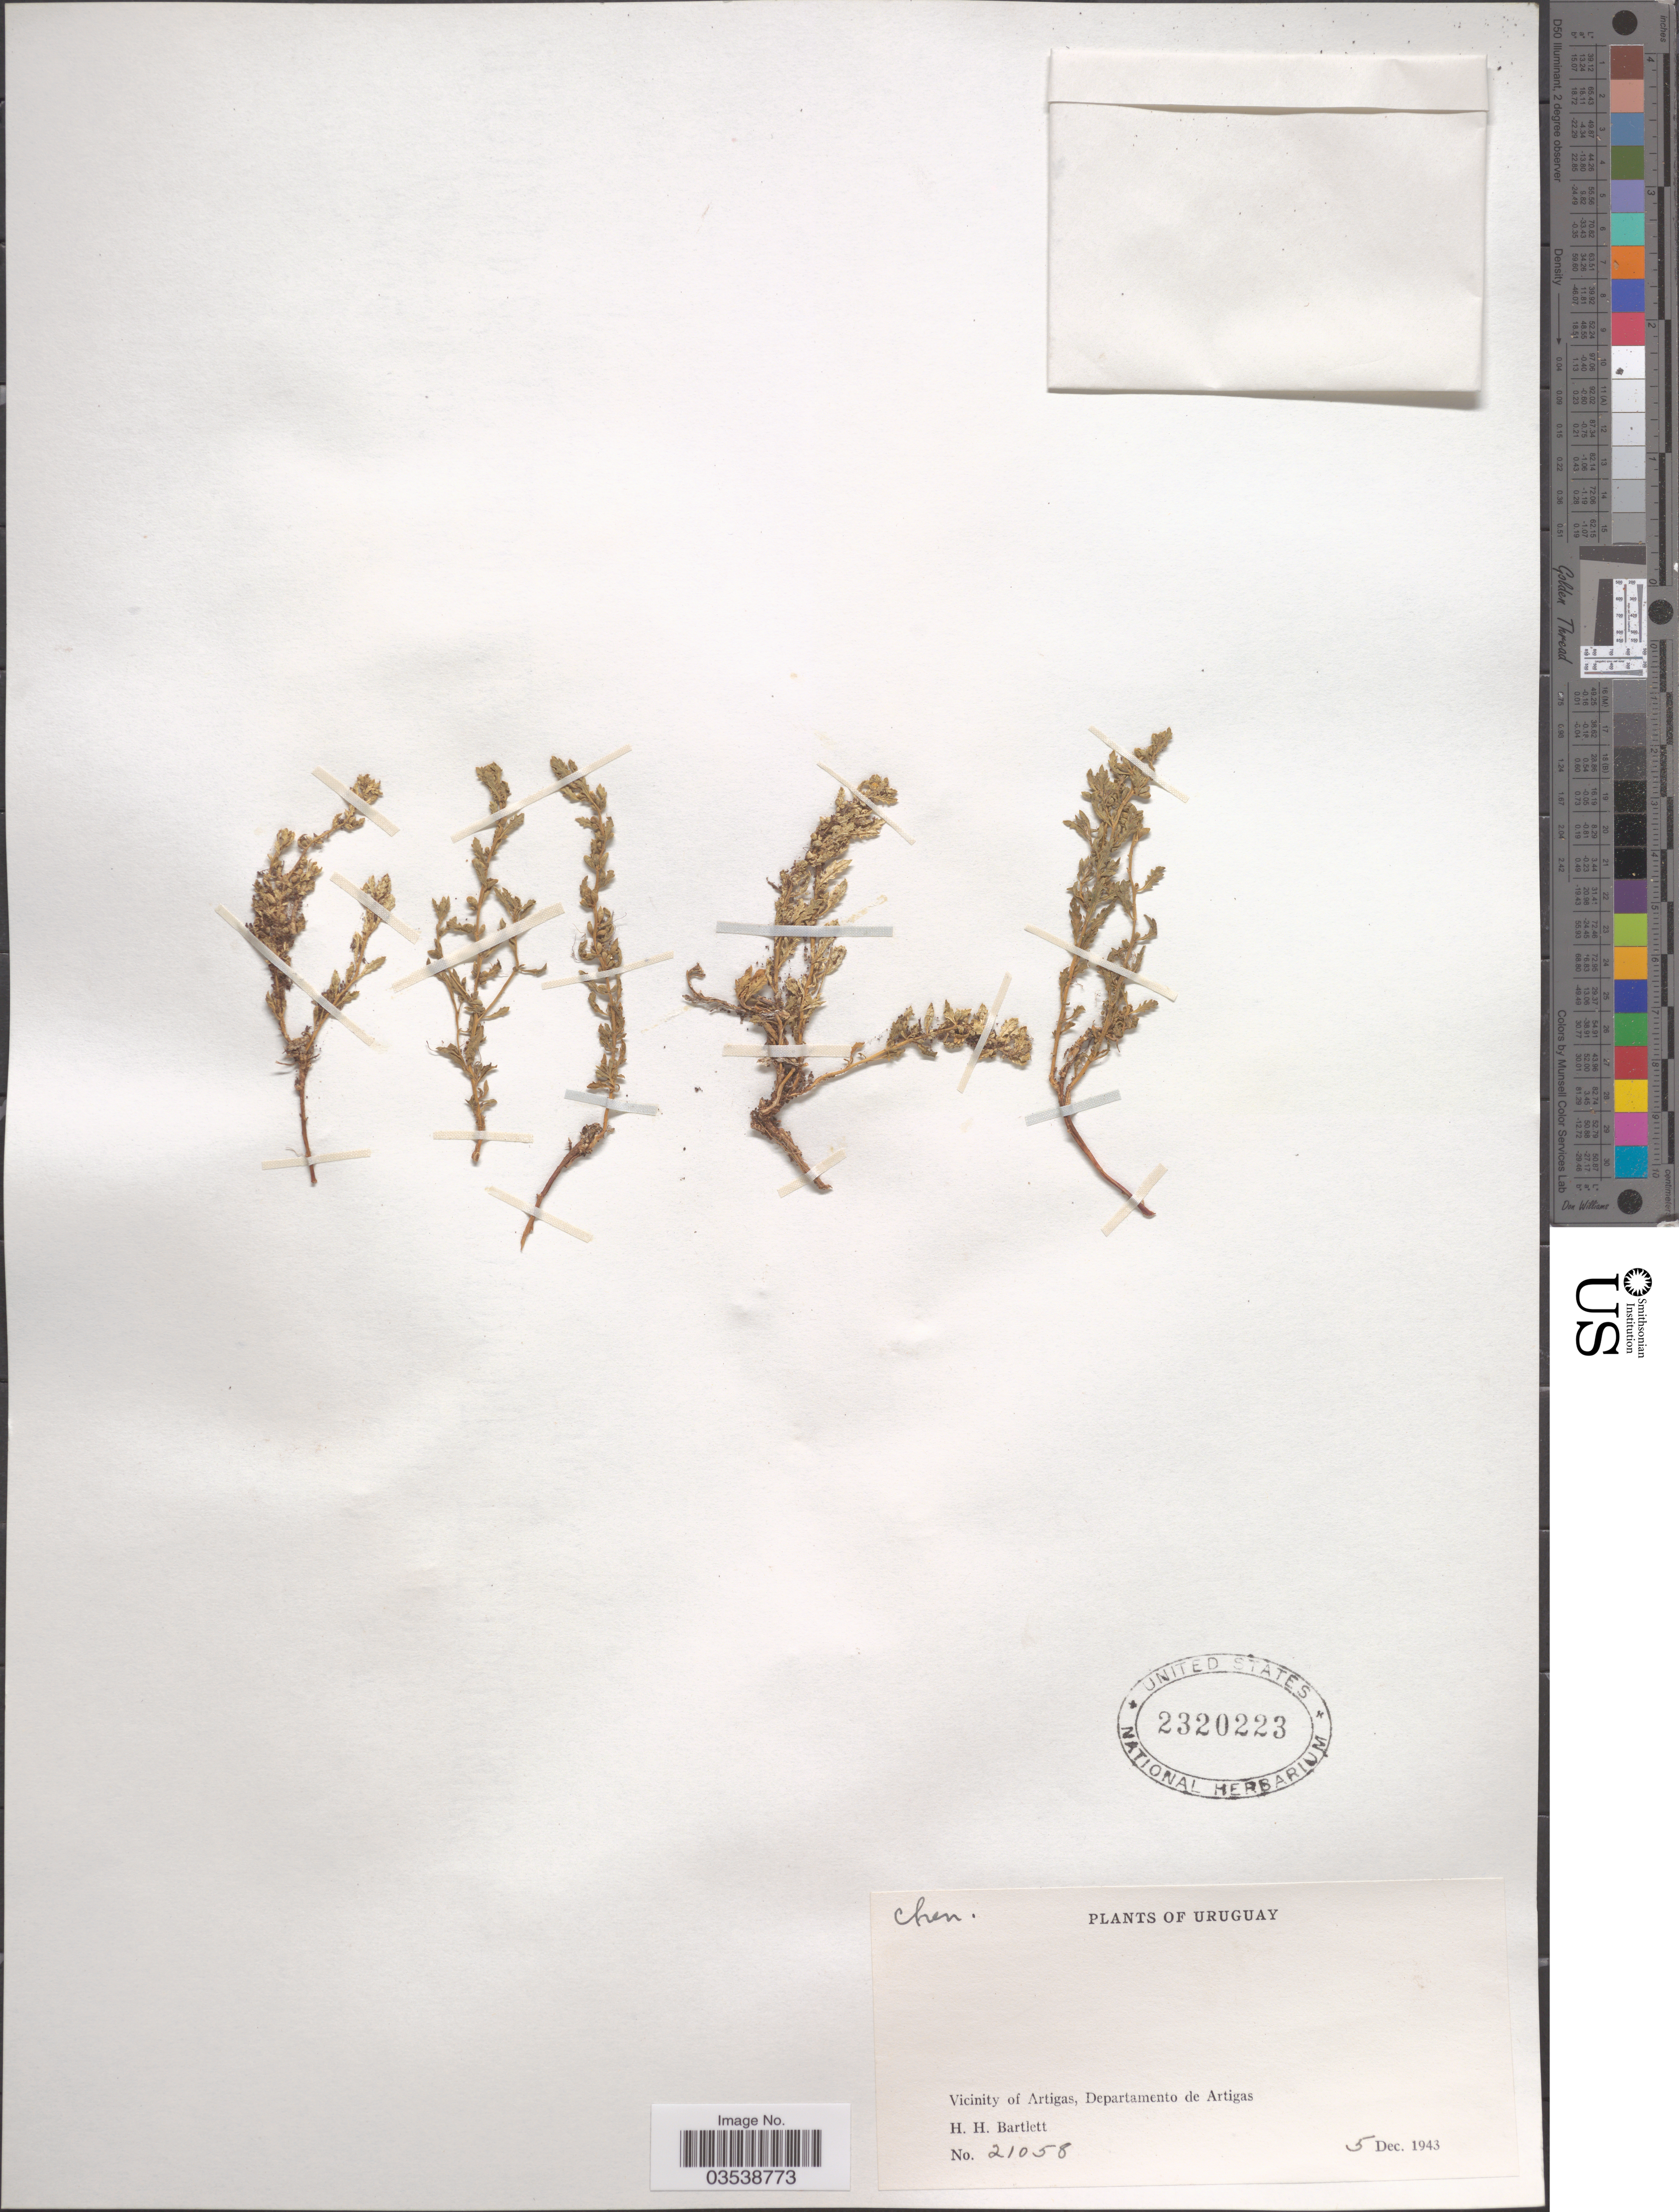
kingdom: Plantae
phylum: Tracheophyta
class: Magnoliopsida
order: Caryophyllales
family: Amaranthaceae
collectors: H. H. Bartlett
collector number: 21058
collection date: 1943-12-05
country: Uruguay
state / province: Artigas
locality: Vicinity of Artigas, Departamento de Artigas.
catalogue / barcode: US 2320223